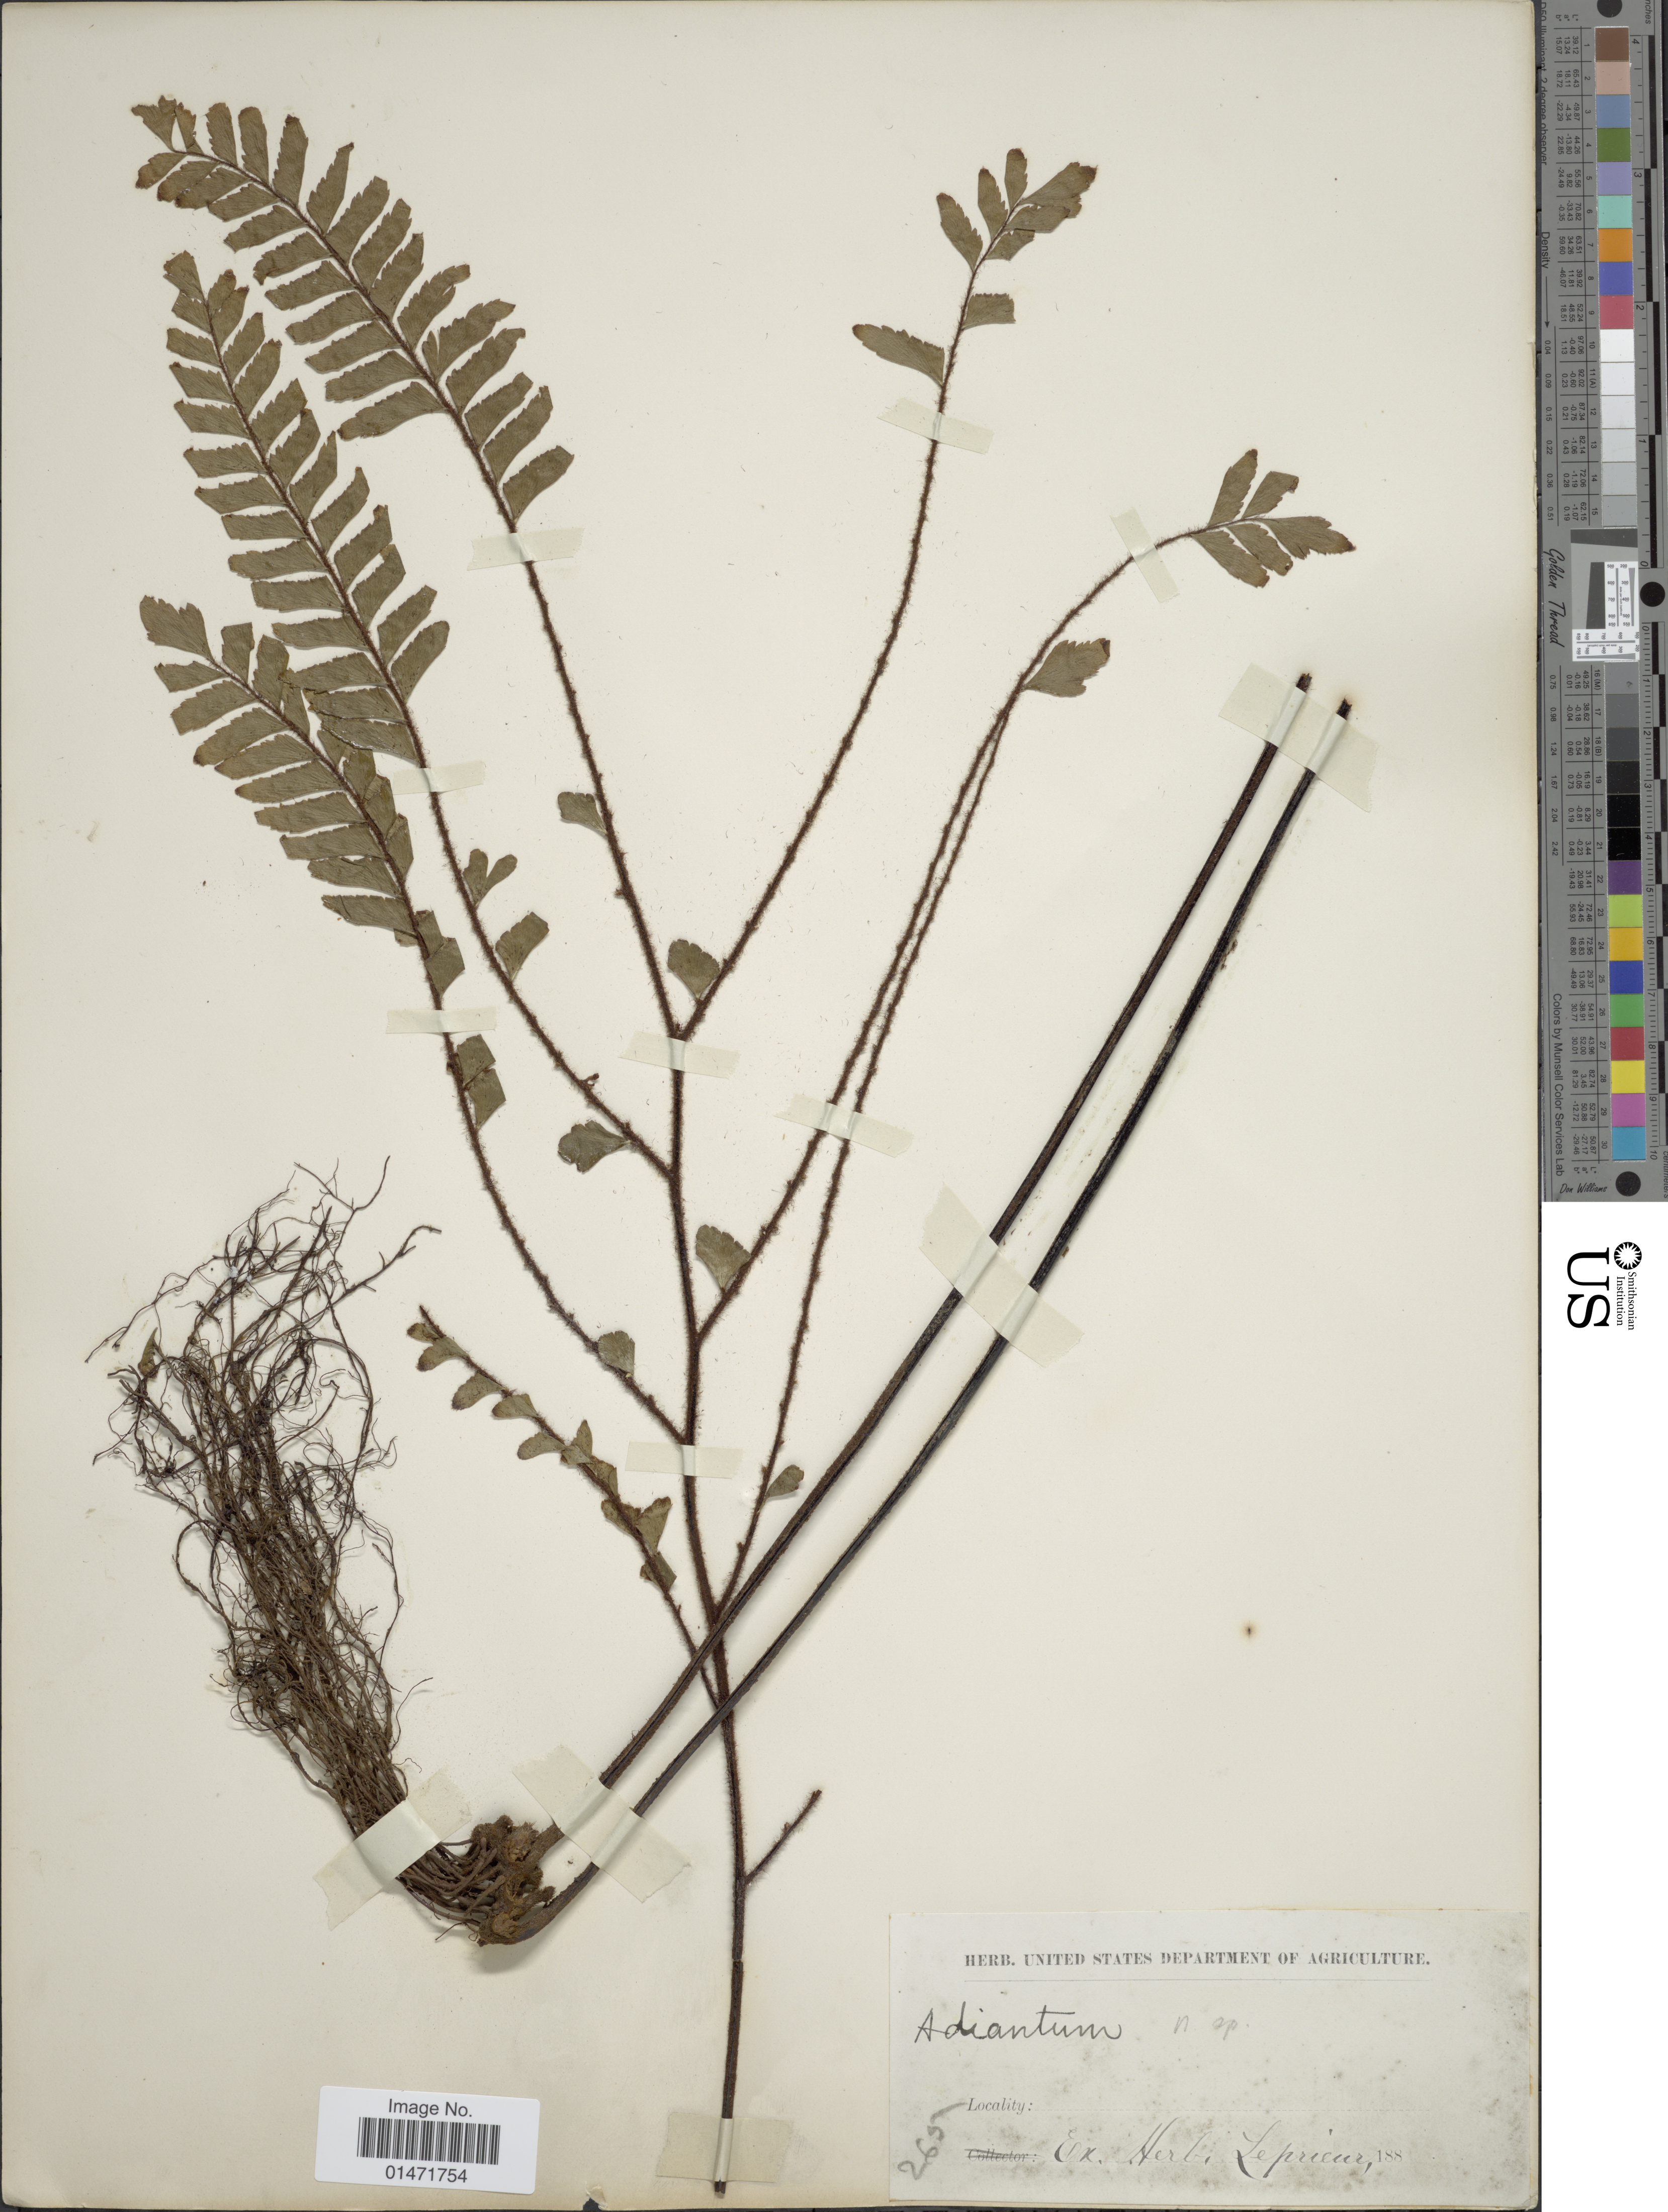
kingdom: Plantae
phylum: Tracheophyta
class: Polypodiopsida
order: Polypodiales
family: Pteridaceae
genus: Adiantum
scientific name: Adiantum tetraphyllum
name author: Humb. & Bonpl. ex Willd.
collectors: ex herb. Leprieur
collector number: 265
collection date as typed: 188